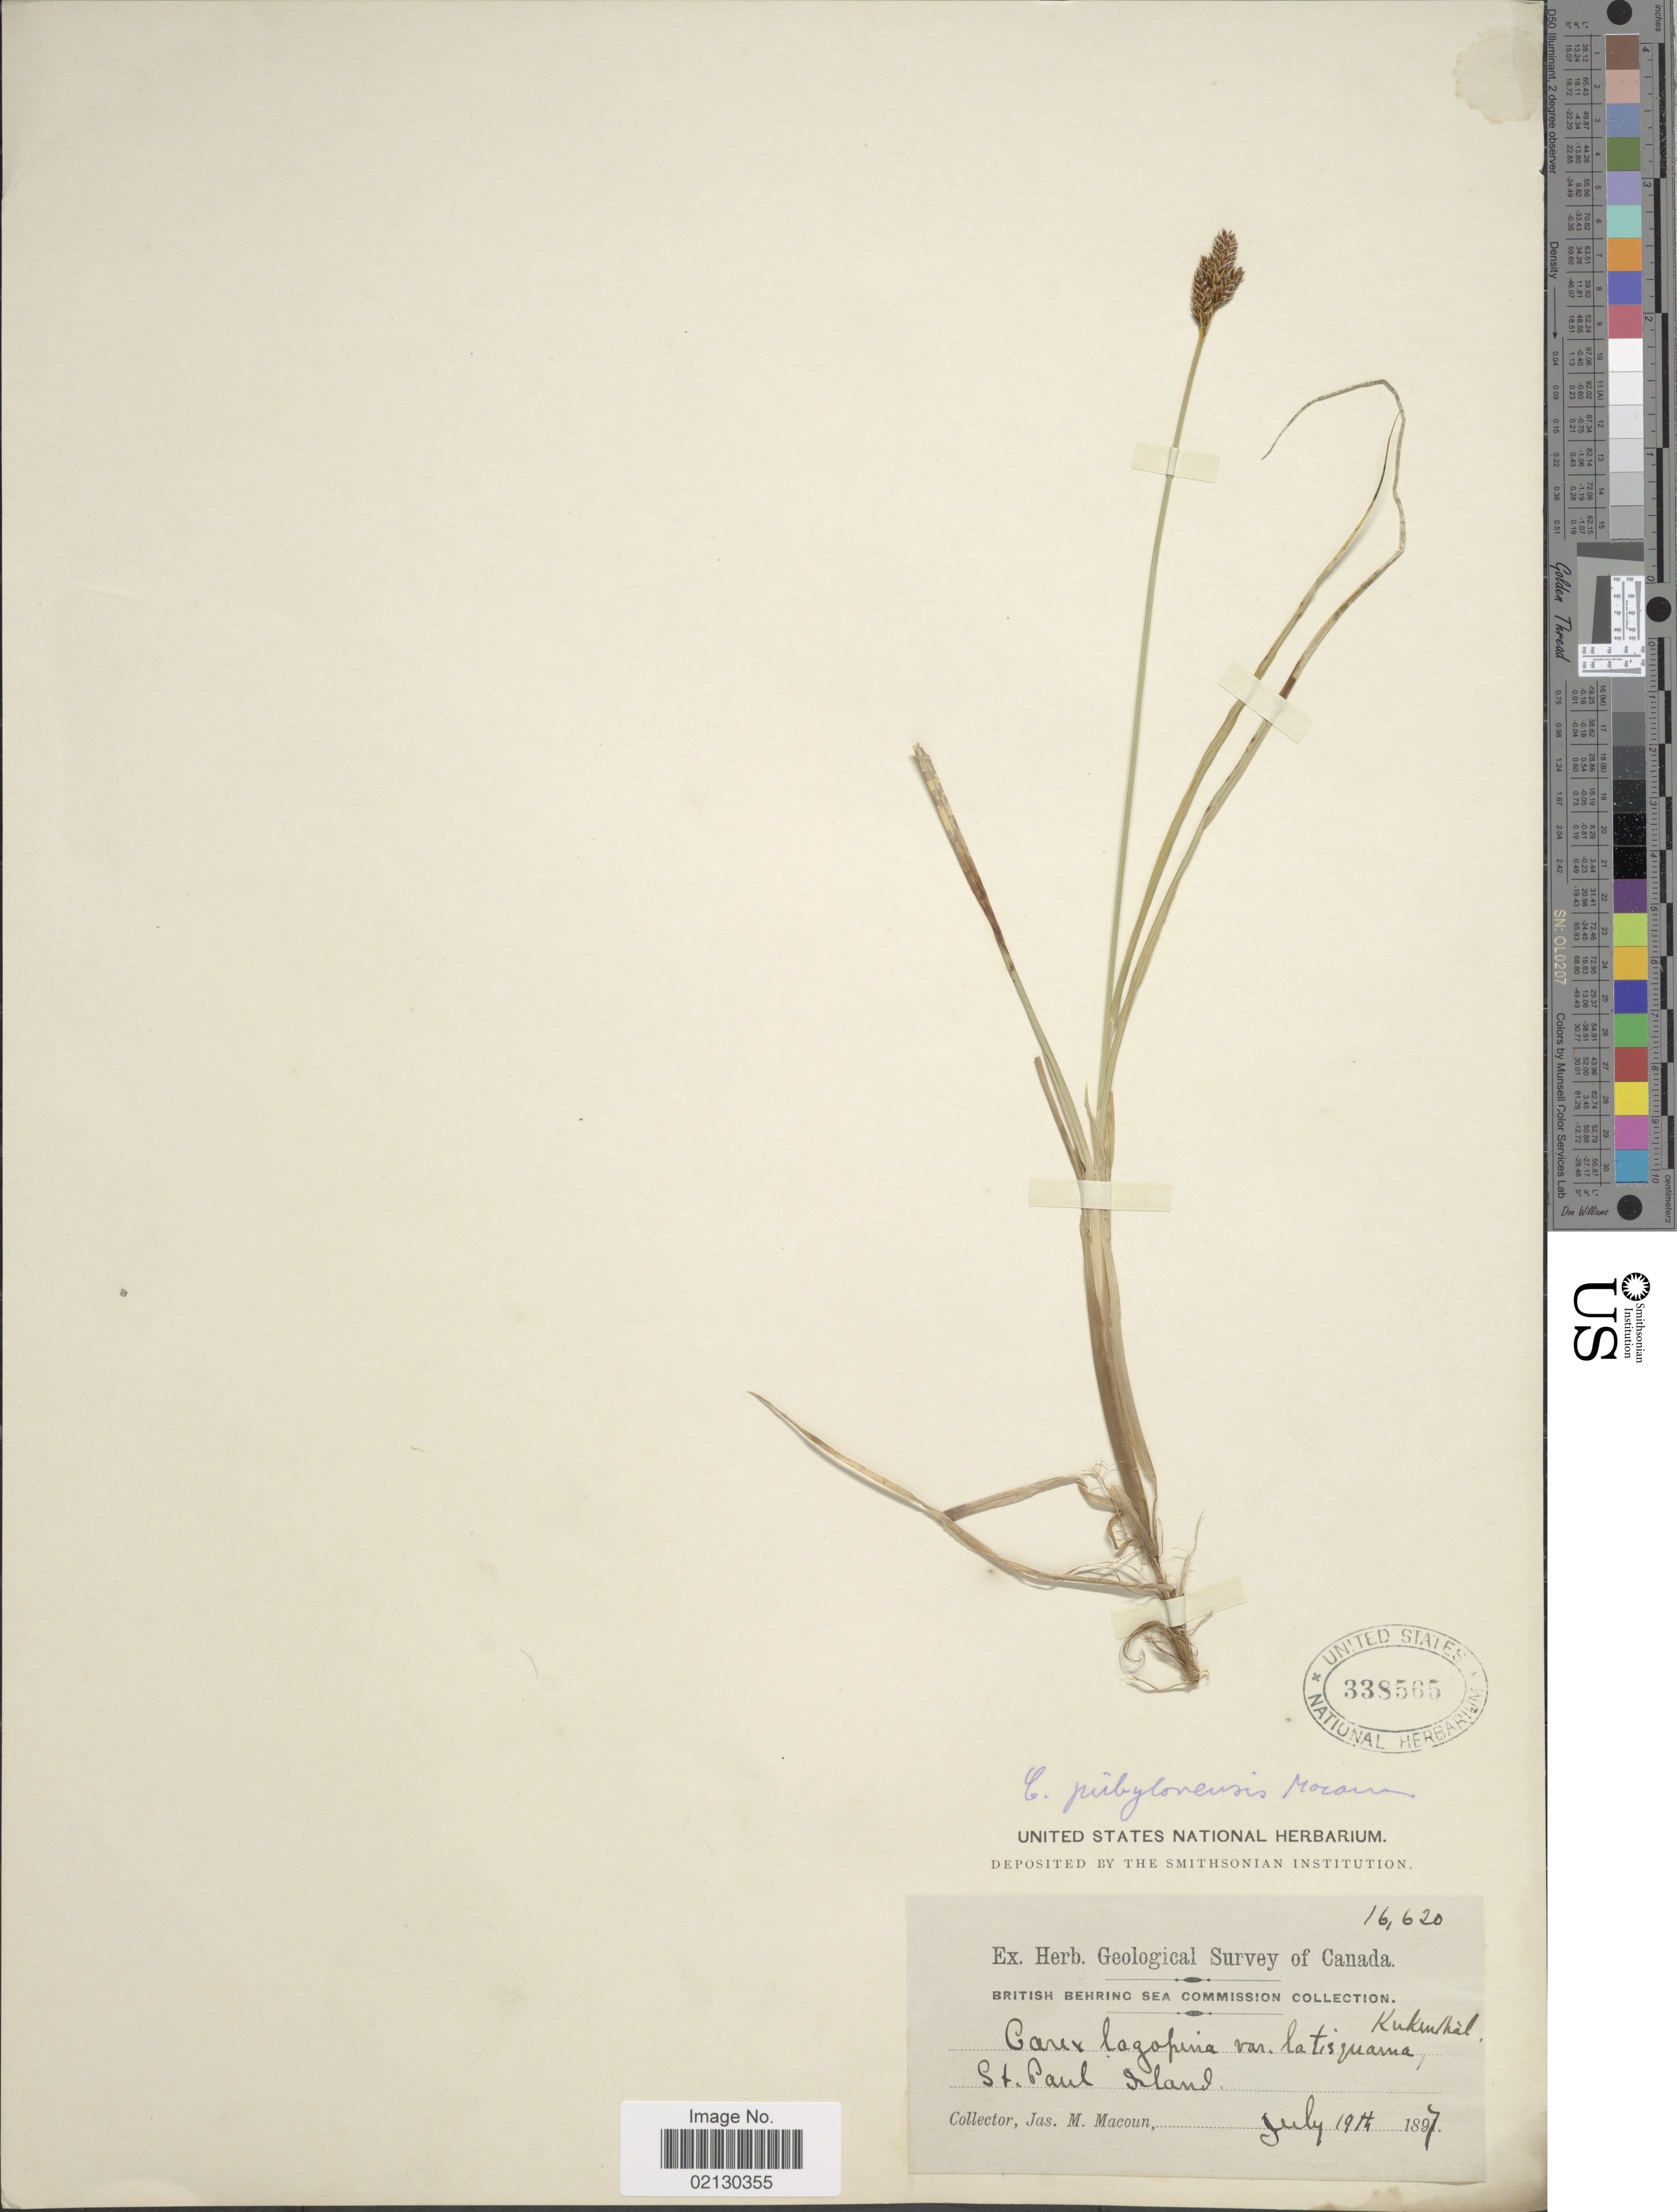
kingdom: Plantae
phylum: Tracheophyta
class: Liliopsida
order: Poales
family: Cyperaceae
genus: Carex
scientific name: Carex pribylovensis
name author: Macoun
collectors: J. M. Macoun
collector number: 16620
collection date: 1897-07-19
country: United States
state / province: Alaska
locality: British Behring Sea. St. Paul Island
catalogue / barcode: US 338565